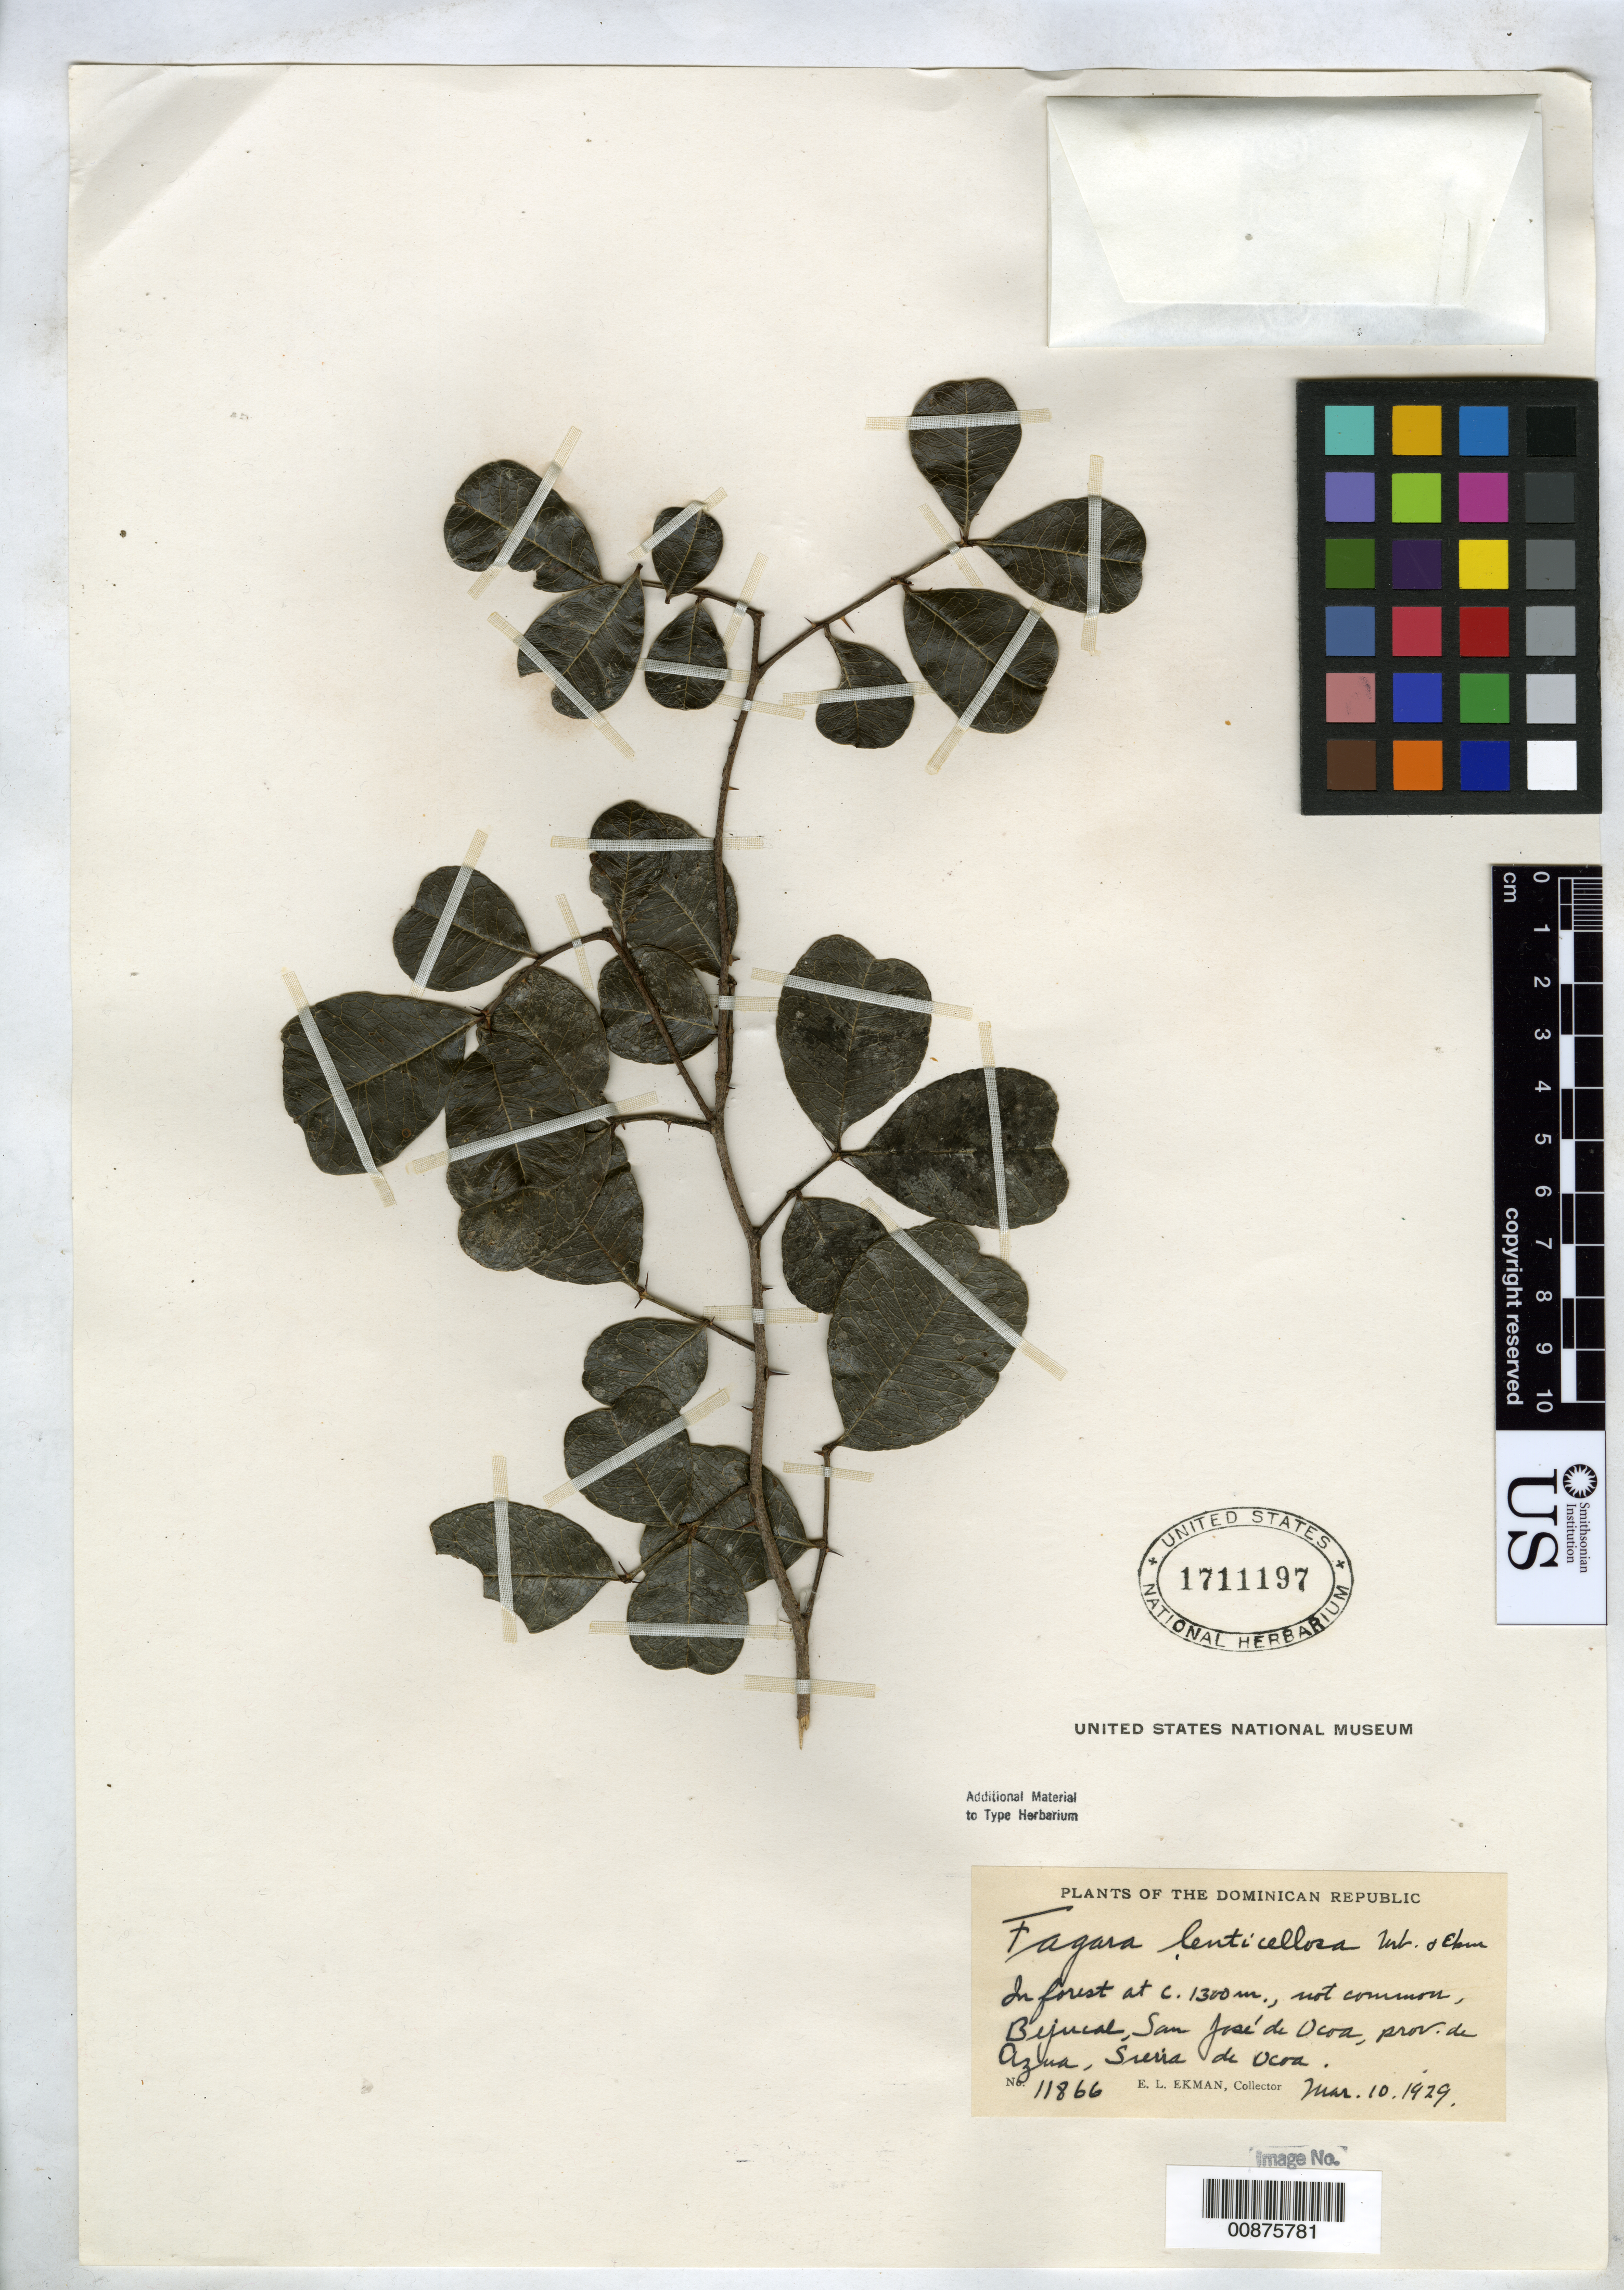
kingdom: Plantae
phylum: Tracheophyta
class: Magnoliopsida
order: Sapindales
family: Rutaceae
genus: Fagara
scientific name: Fagara lenticellosa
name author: Urb. & Ekman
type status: Isotype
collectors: E. L. Ekman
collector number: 11866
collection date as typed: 10 Mar 1929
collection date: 1929-03-10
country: Dominican Republic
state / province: Azua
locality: Sierra de Ocao, San Jose de Ocoa, Bejucal.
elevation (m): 1300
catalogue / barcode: US 1711197